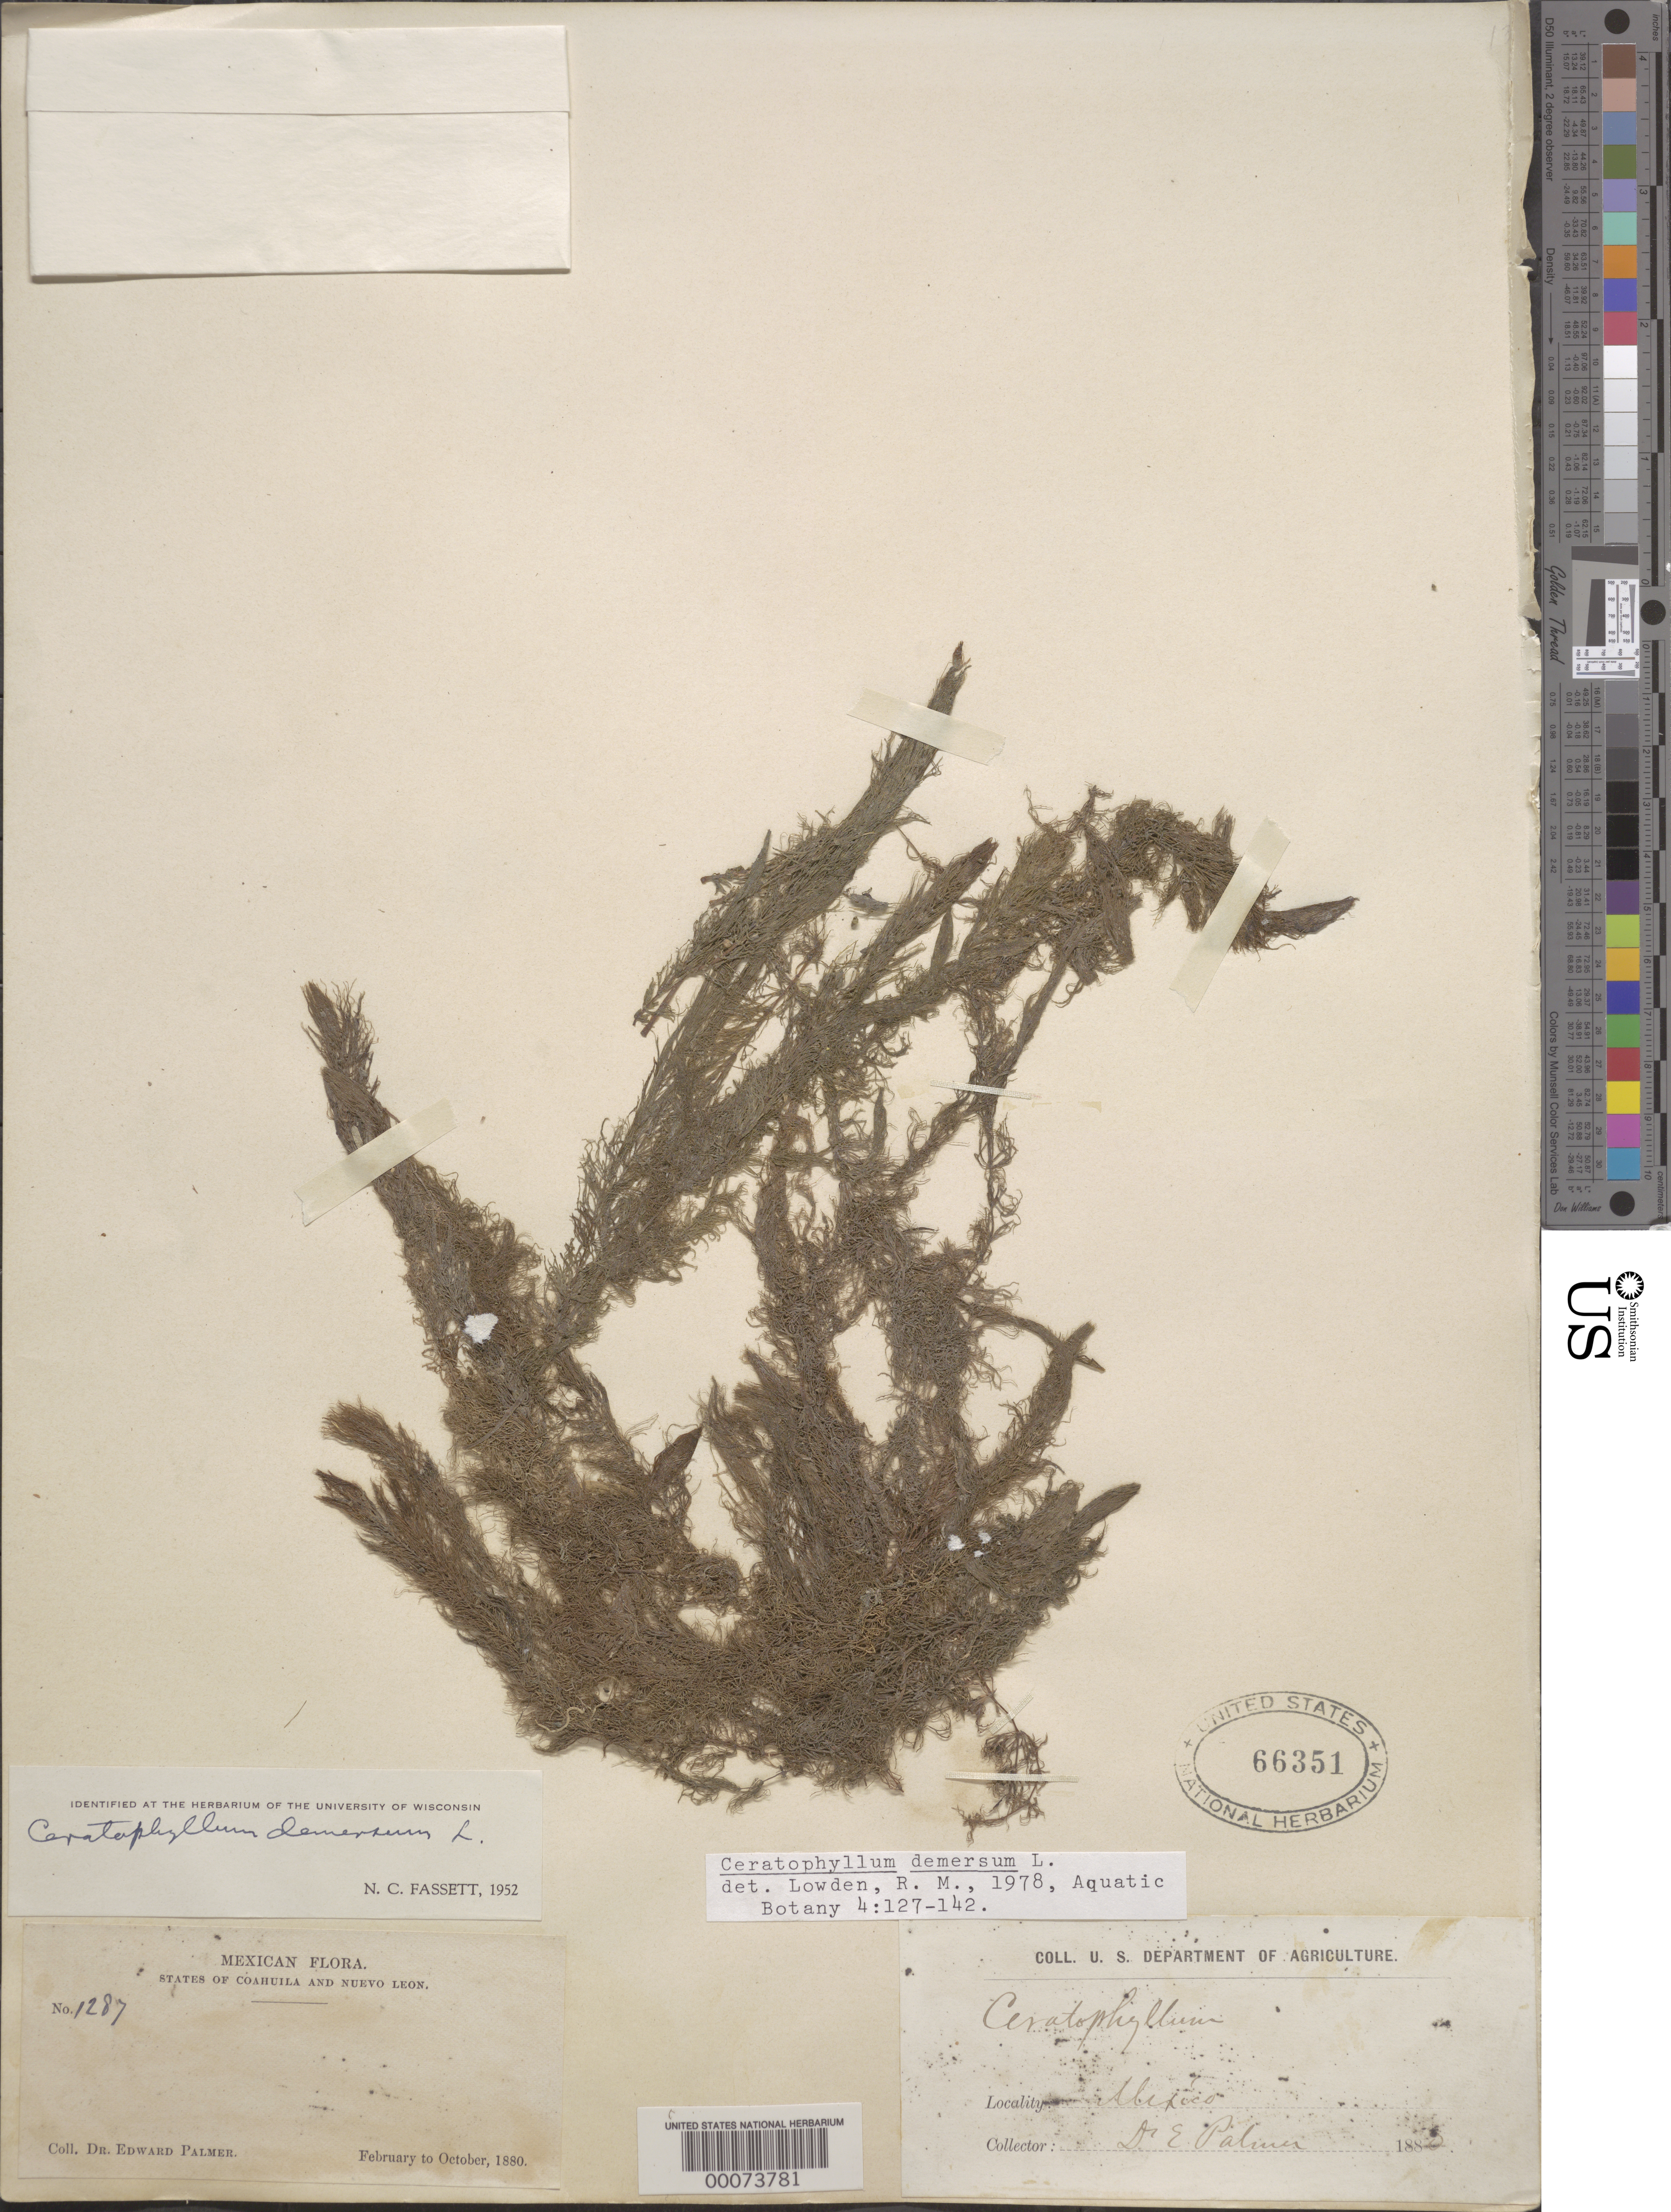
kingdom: Plantae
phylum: Tracheophyta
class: Magnoliopsida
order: Ceratophyllales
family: Ceratophyllaceae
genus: Ceratophyllum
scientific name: Ceratophyllum demersum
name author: L.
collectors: E. Palmer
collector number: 1287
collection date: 1880-02/1880-10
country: Mexico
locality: States of Coahuila and Nuevo Leon.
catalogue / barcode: US 66351